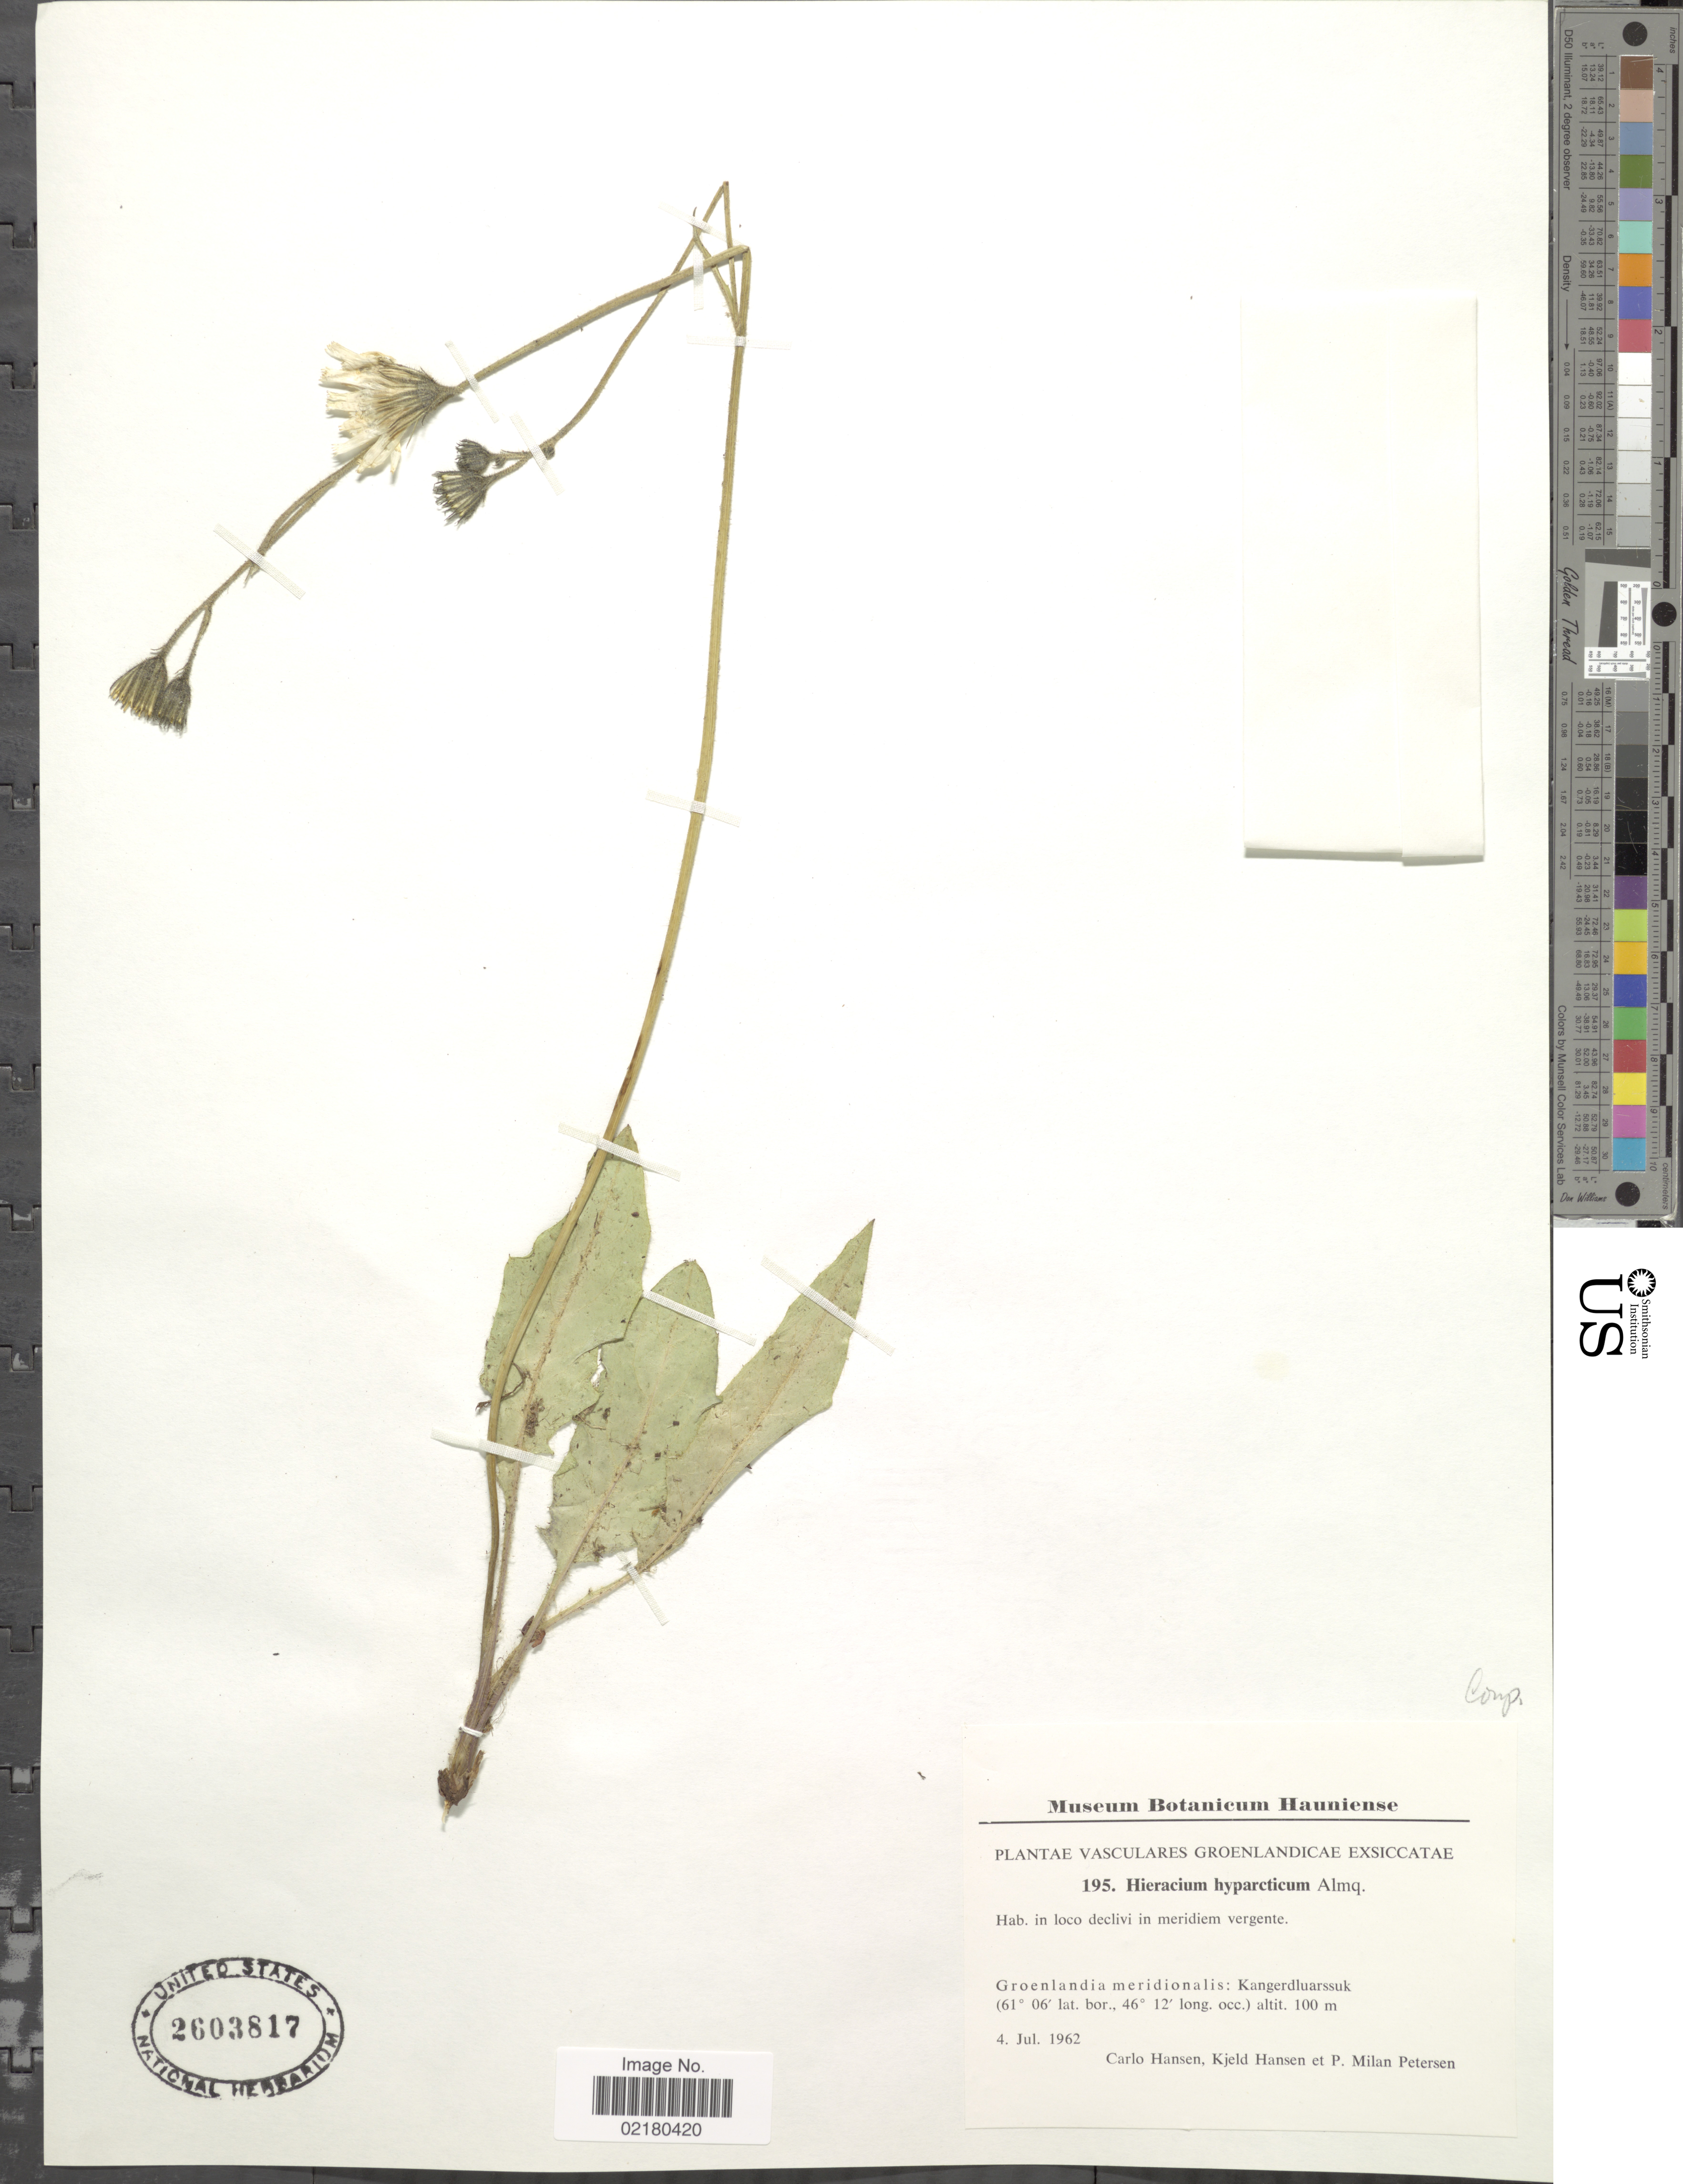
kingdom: Plantae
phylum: Tracheophyta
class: Magnoliopsida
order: Asterales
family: Asteraceae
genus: Hieracium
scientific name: Hieracium hyparcticum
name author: (Almquist) Elfstr.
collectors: C. Hansen, K. Hansen & P. Petersen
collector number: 195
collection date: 1962-07-04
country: Greenland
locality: Groenlandia meridionalis: Kangerdluarssuk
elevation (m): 100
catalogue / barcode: US 2603817